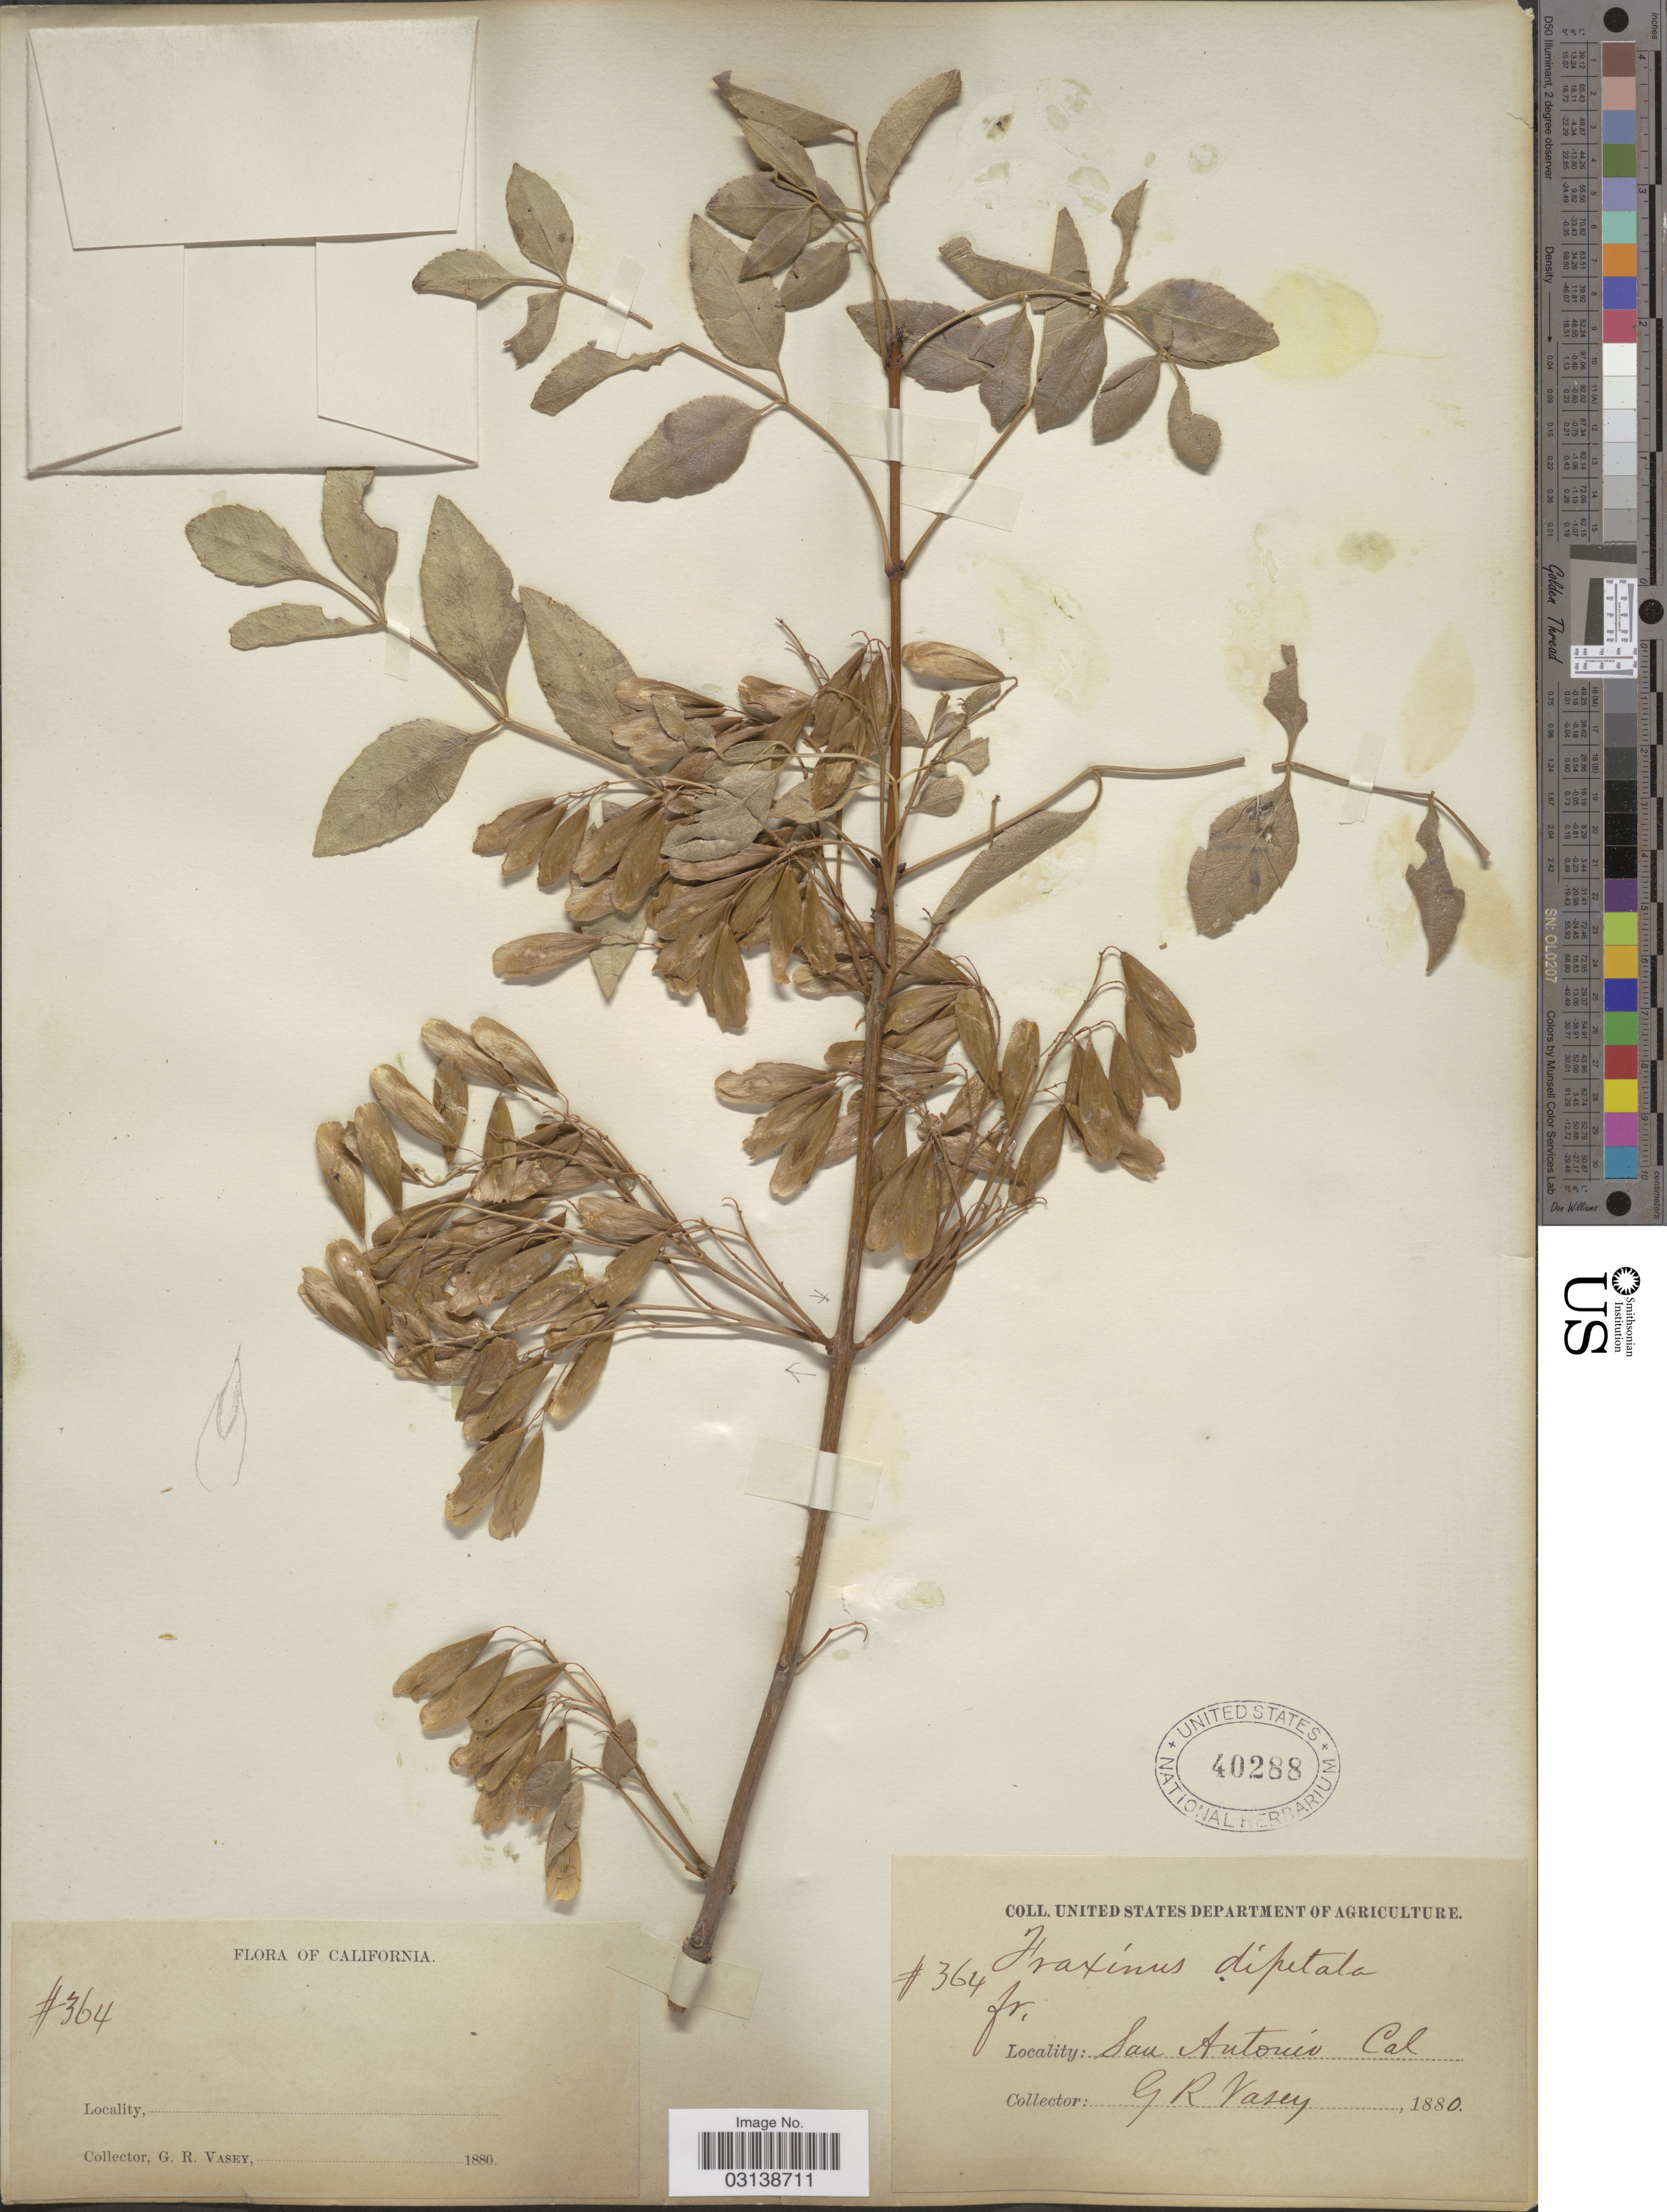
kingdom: Plantae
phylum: Tracheophyta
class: Magnoliopsida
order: Lamiales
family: Oleaceae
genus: Fraxinus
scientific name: Fraxinus dipetala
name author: Hook. & Arn.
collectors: G. R. Vasey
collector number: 364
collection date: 1880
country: United States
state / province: California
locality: San Antonio. Cal.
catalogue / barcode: US 40288